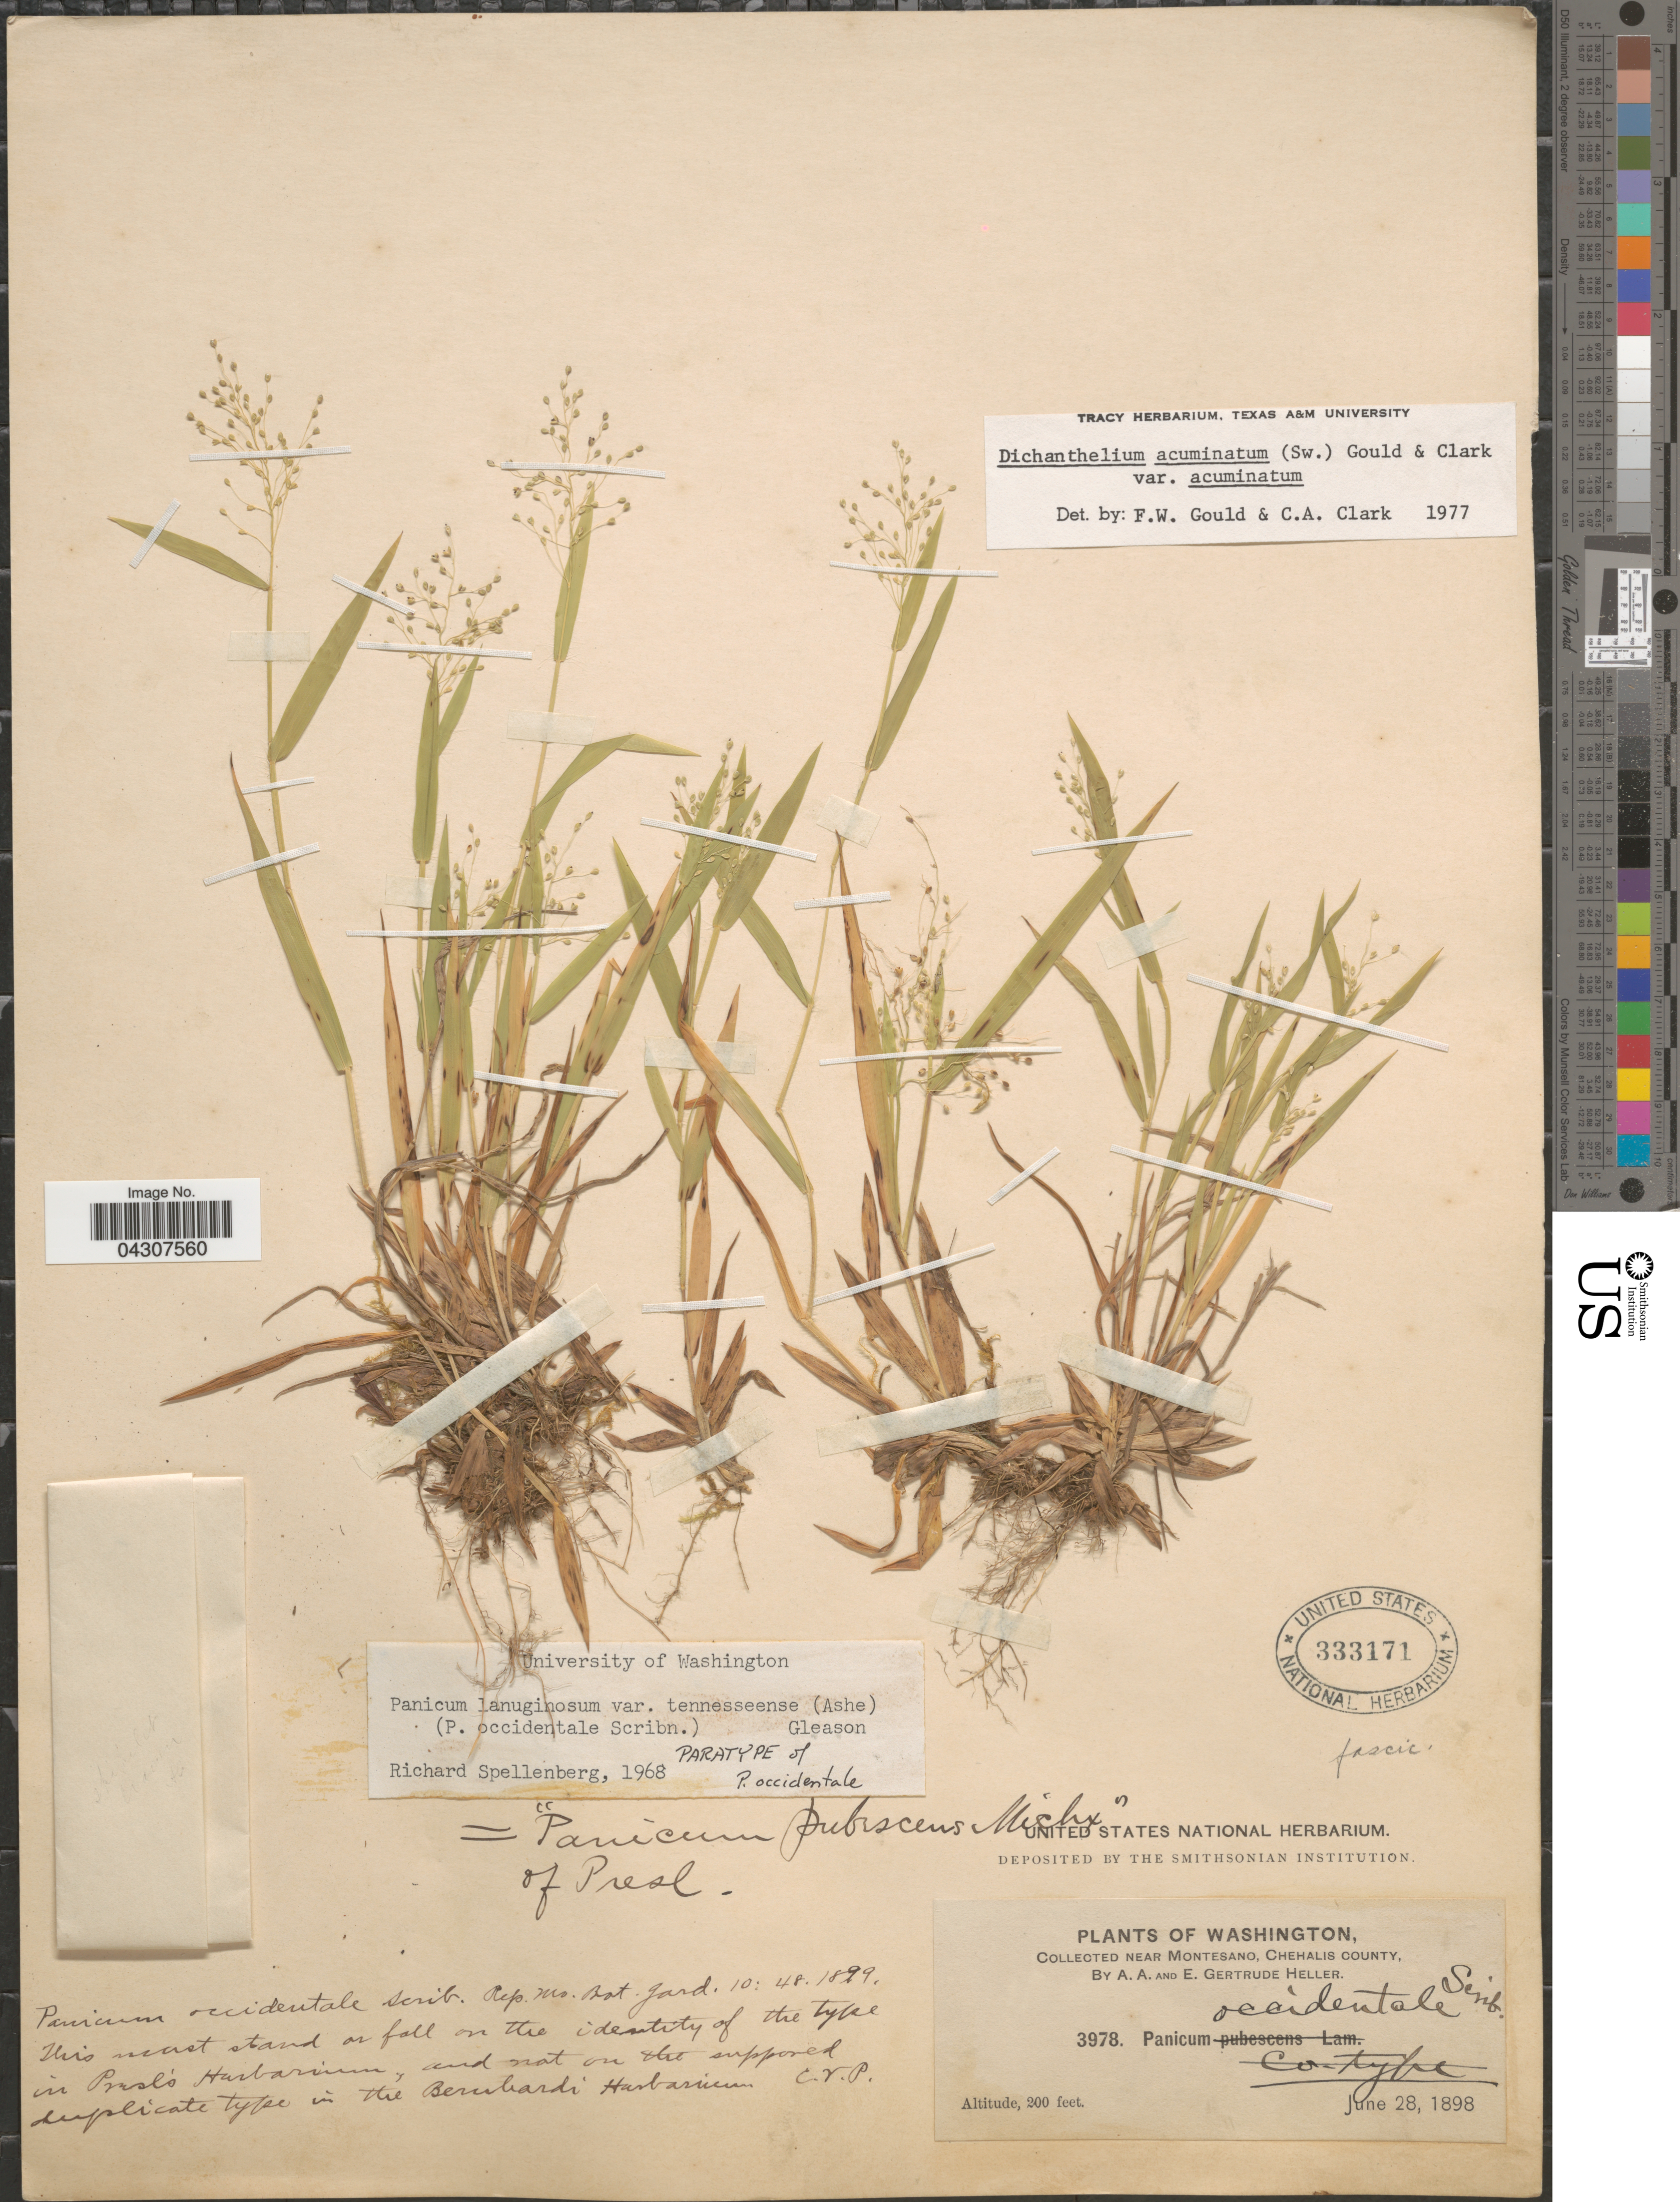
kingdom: Plantae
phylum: Tracheophyta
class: Liliopsida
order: Poales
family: Poaceae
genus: Dichanthelium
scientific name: Dichanthelium acuminatum var. acuminatum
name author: (Sw.) Gould & C.A. Clark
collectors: A. A. Heller & E. G. Heller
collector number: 3978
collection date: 1898-06-28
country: United States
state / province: Washington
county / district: Grays Harbor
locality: Near Montesano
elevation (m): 61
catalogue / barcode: US 333171